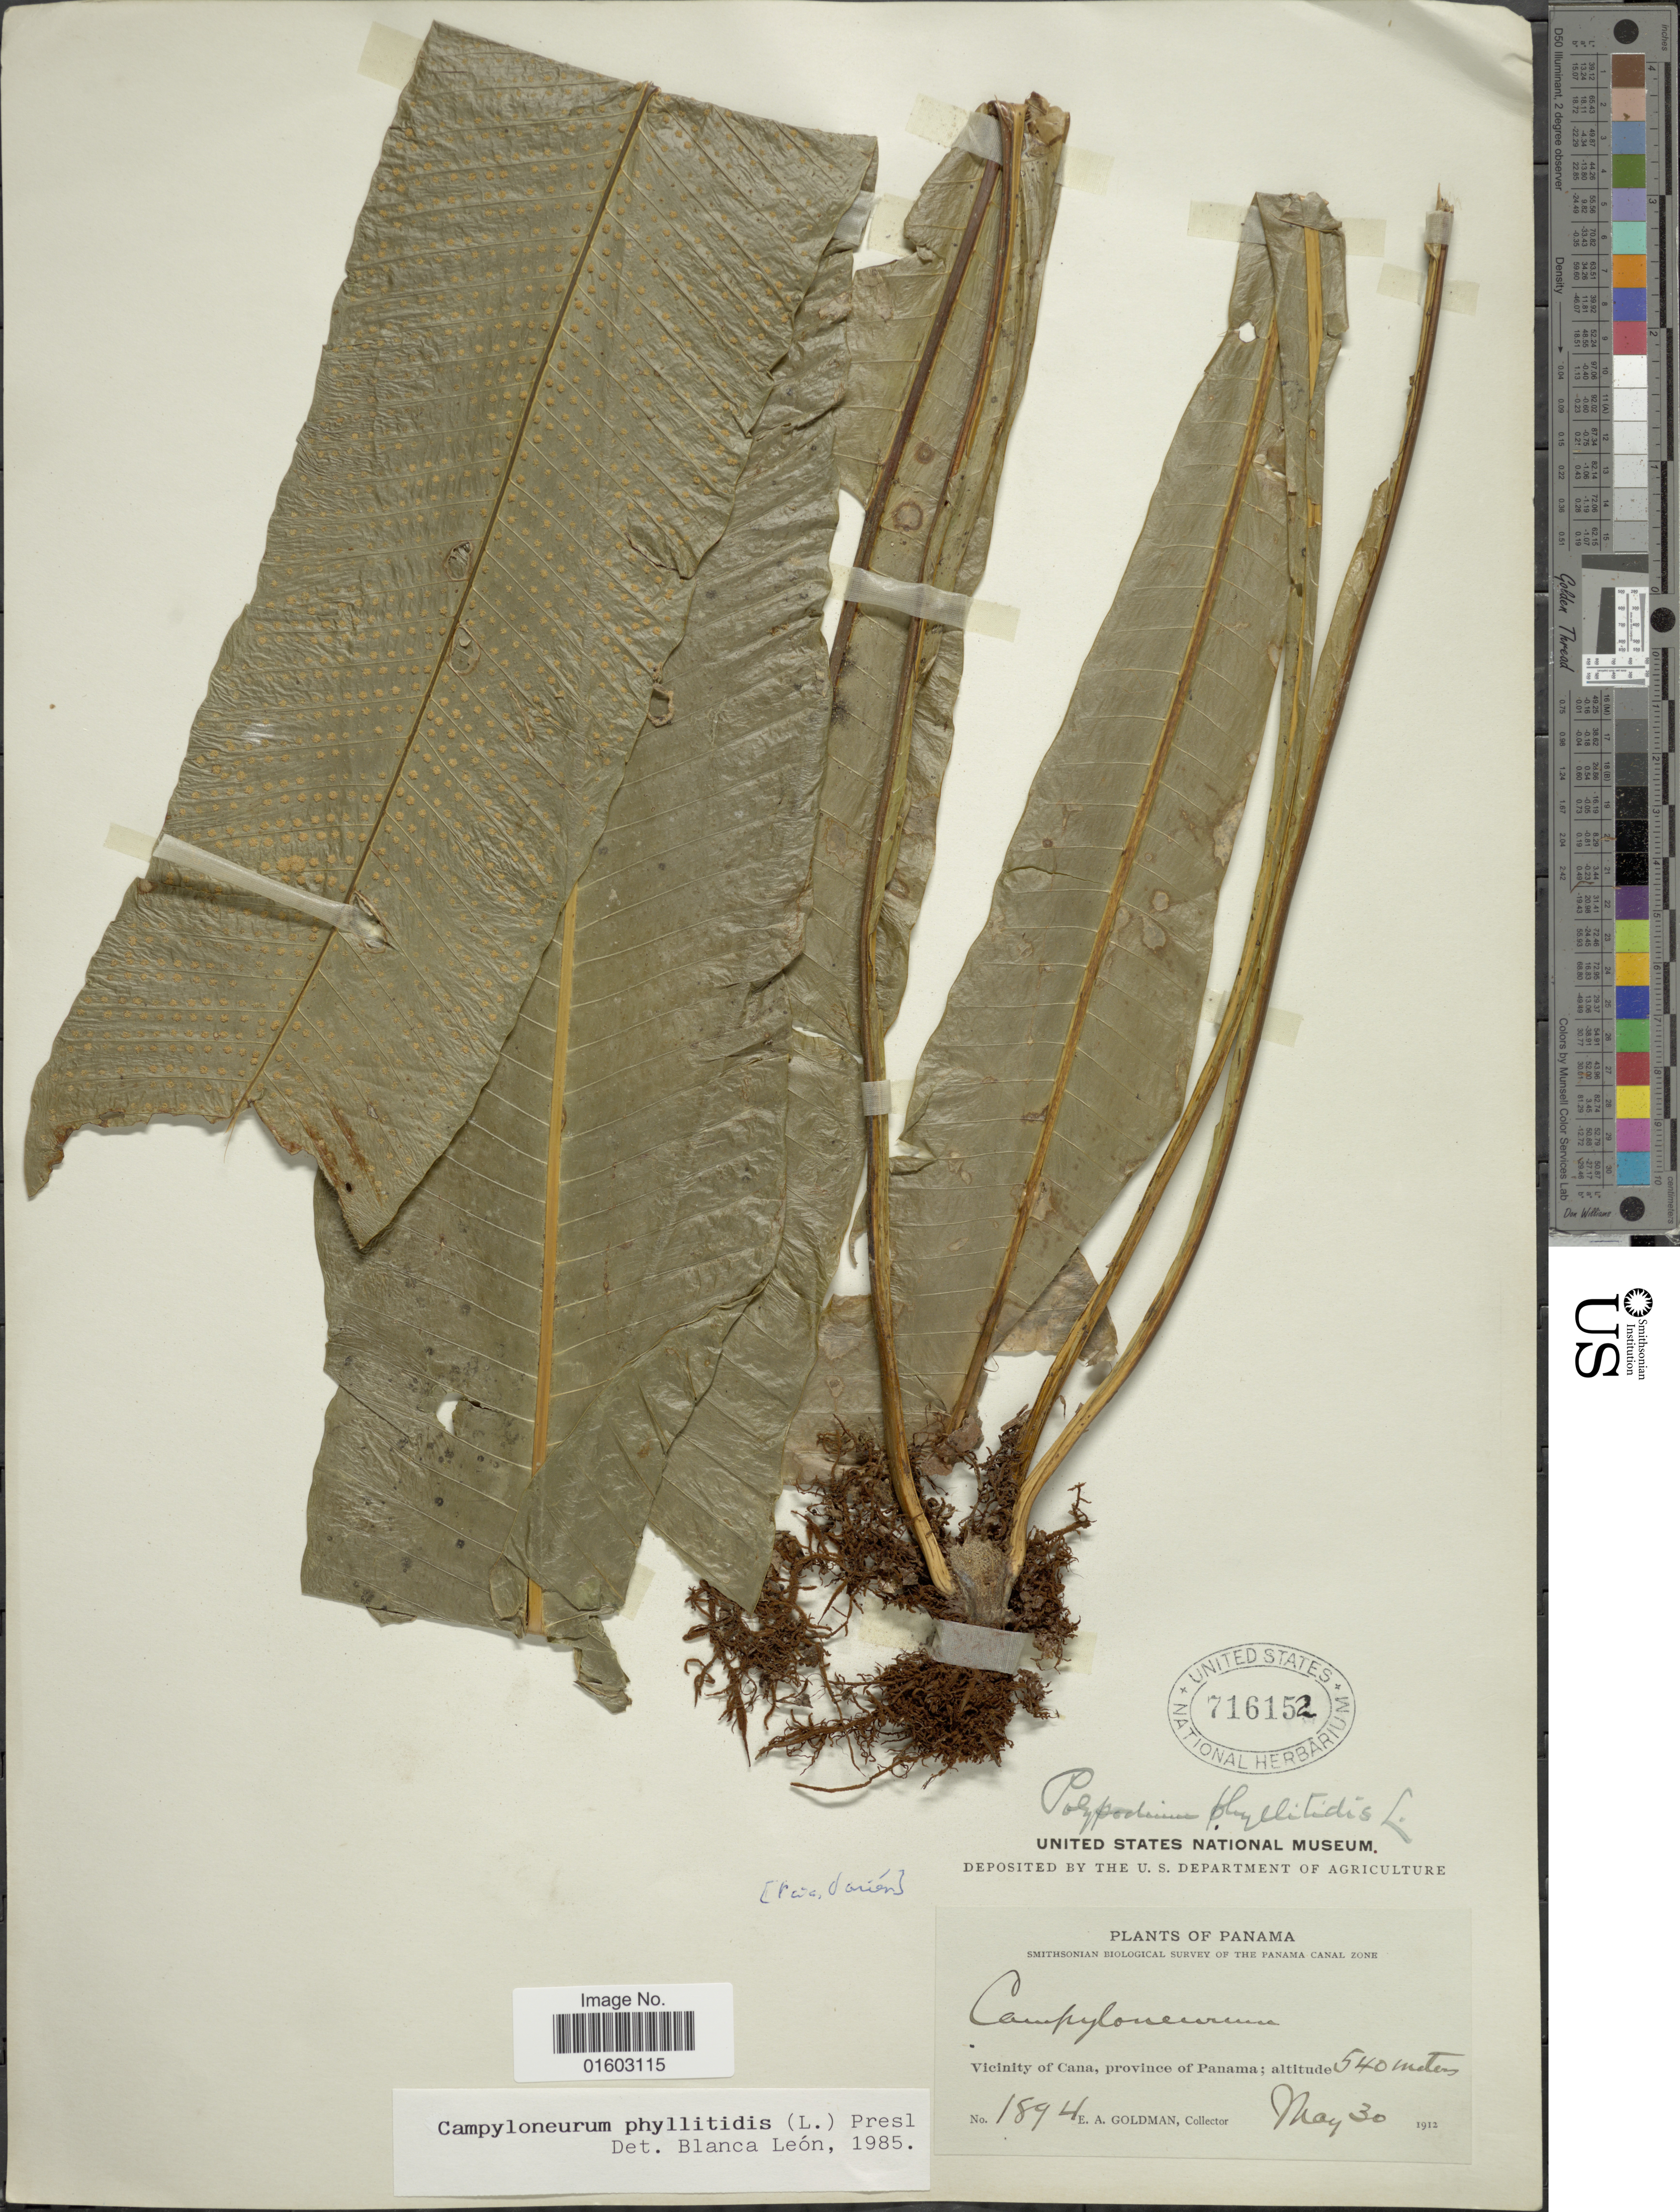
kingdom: Plantae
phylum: Tracheophyta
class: Polypodiopsida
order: Polypodiales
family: Polypodiaceae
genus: Campyloneurum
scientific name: Campyloneurum phyllitidis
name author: (L.) C. Presl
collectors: E. A. Goldman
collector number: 1894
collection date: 1912-05-30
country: Panama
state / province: Panamá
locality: Vicinity of Cana, province of Panama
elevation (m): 540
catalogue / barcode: US 716152